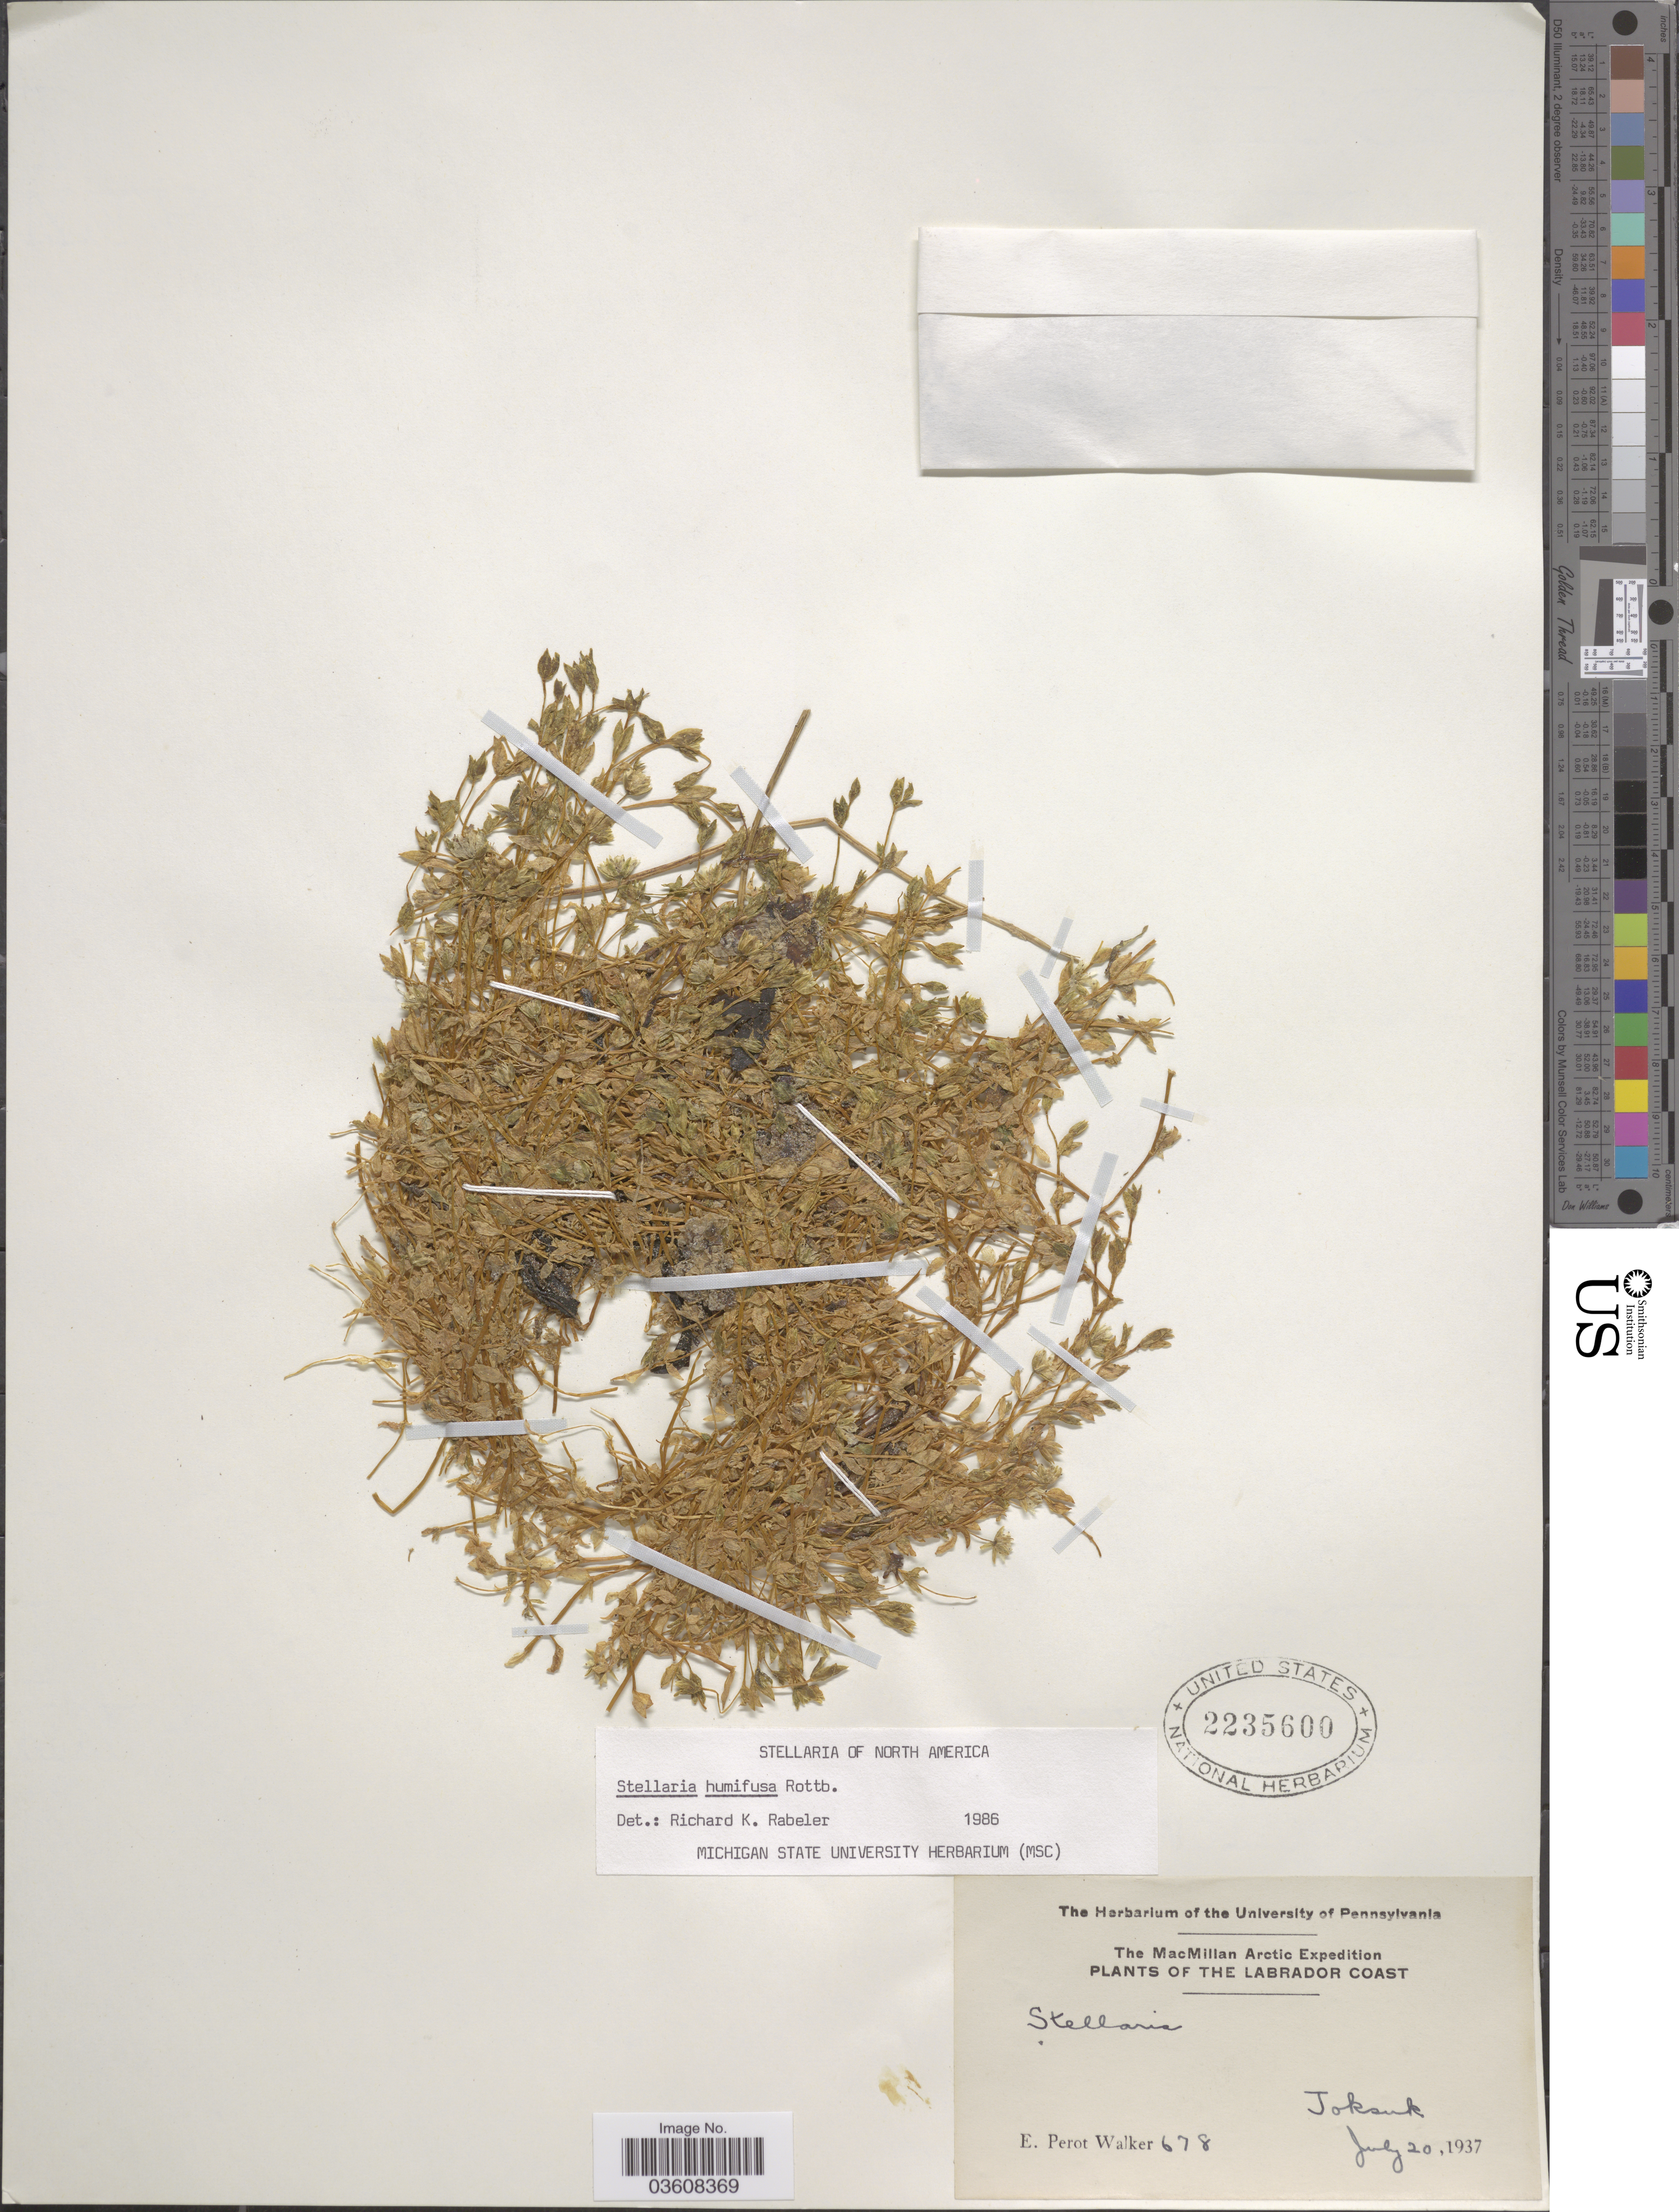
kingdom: Plantae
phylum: Tracheophyta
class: Magnoliopsida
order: Caryophyllales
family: Caryophyllaceae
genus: Stellaria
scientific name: Stellaria humifusa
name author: Rottb.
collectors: E. Walker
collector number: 678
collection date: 1937-07-20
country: Canada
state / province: Newfoundland and Labrador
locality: The Labrador Coast. Joksuk.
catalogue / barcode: US 2235600